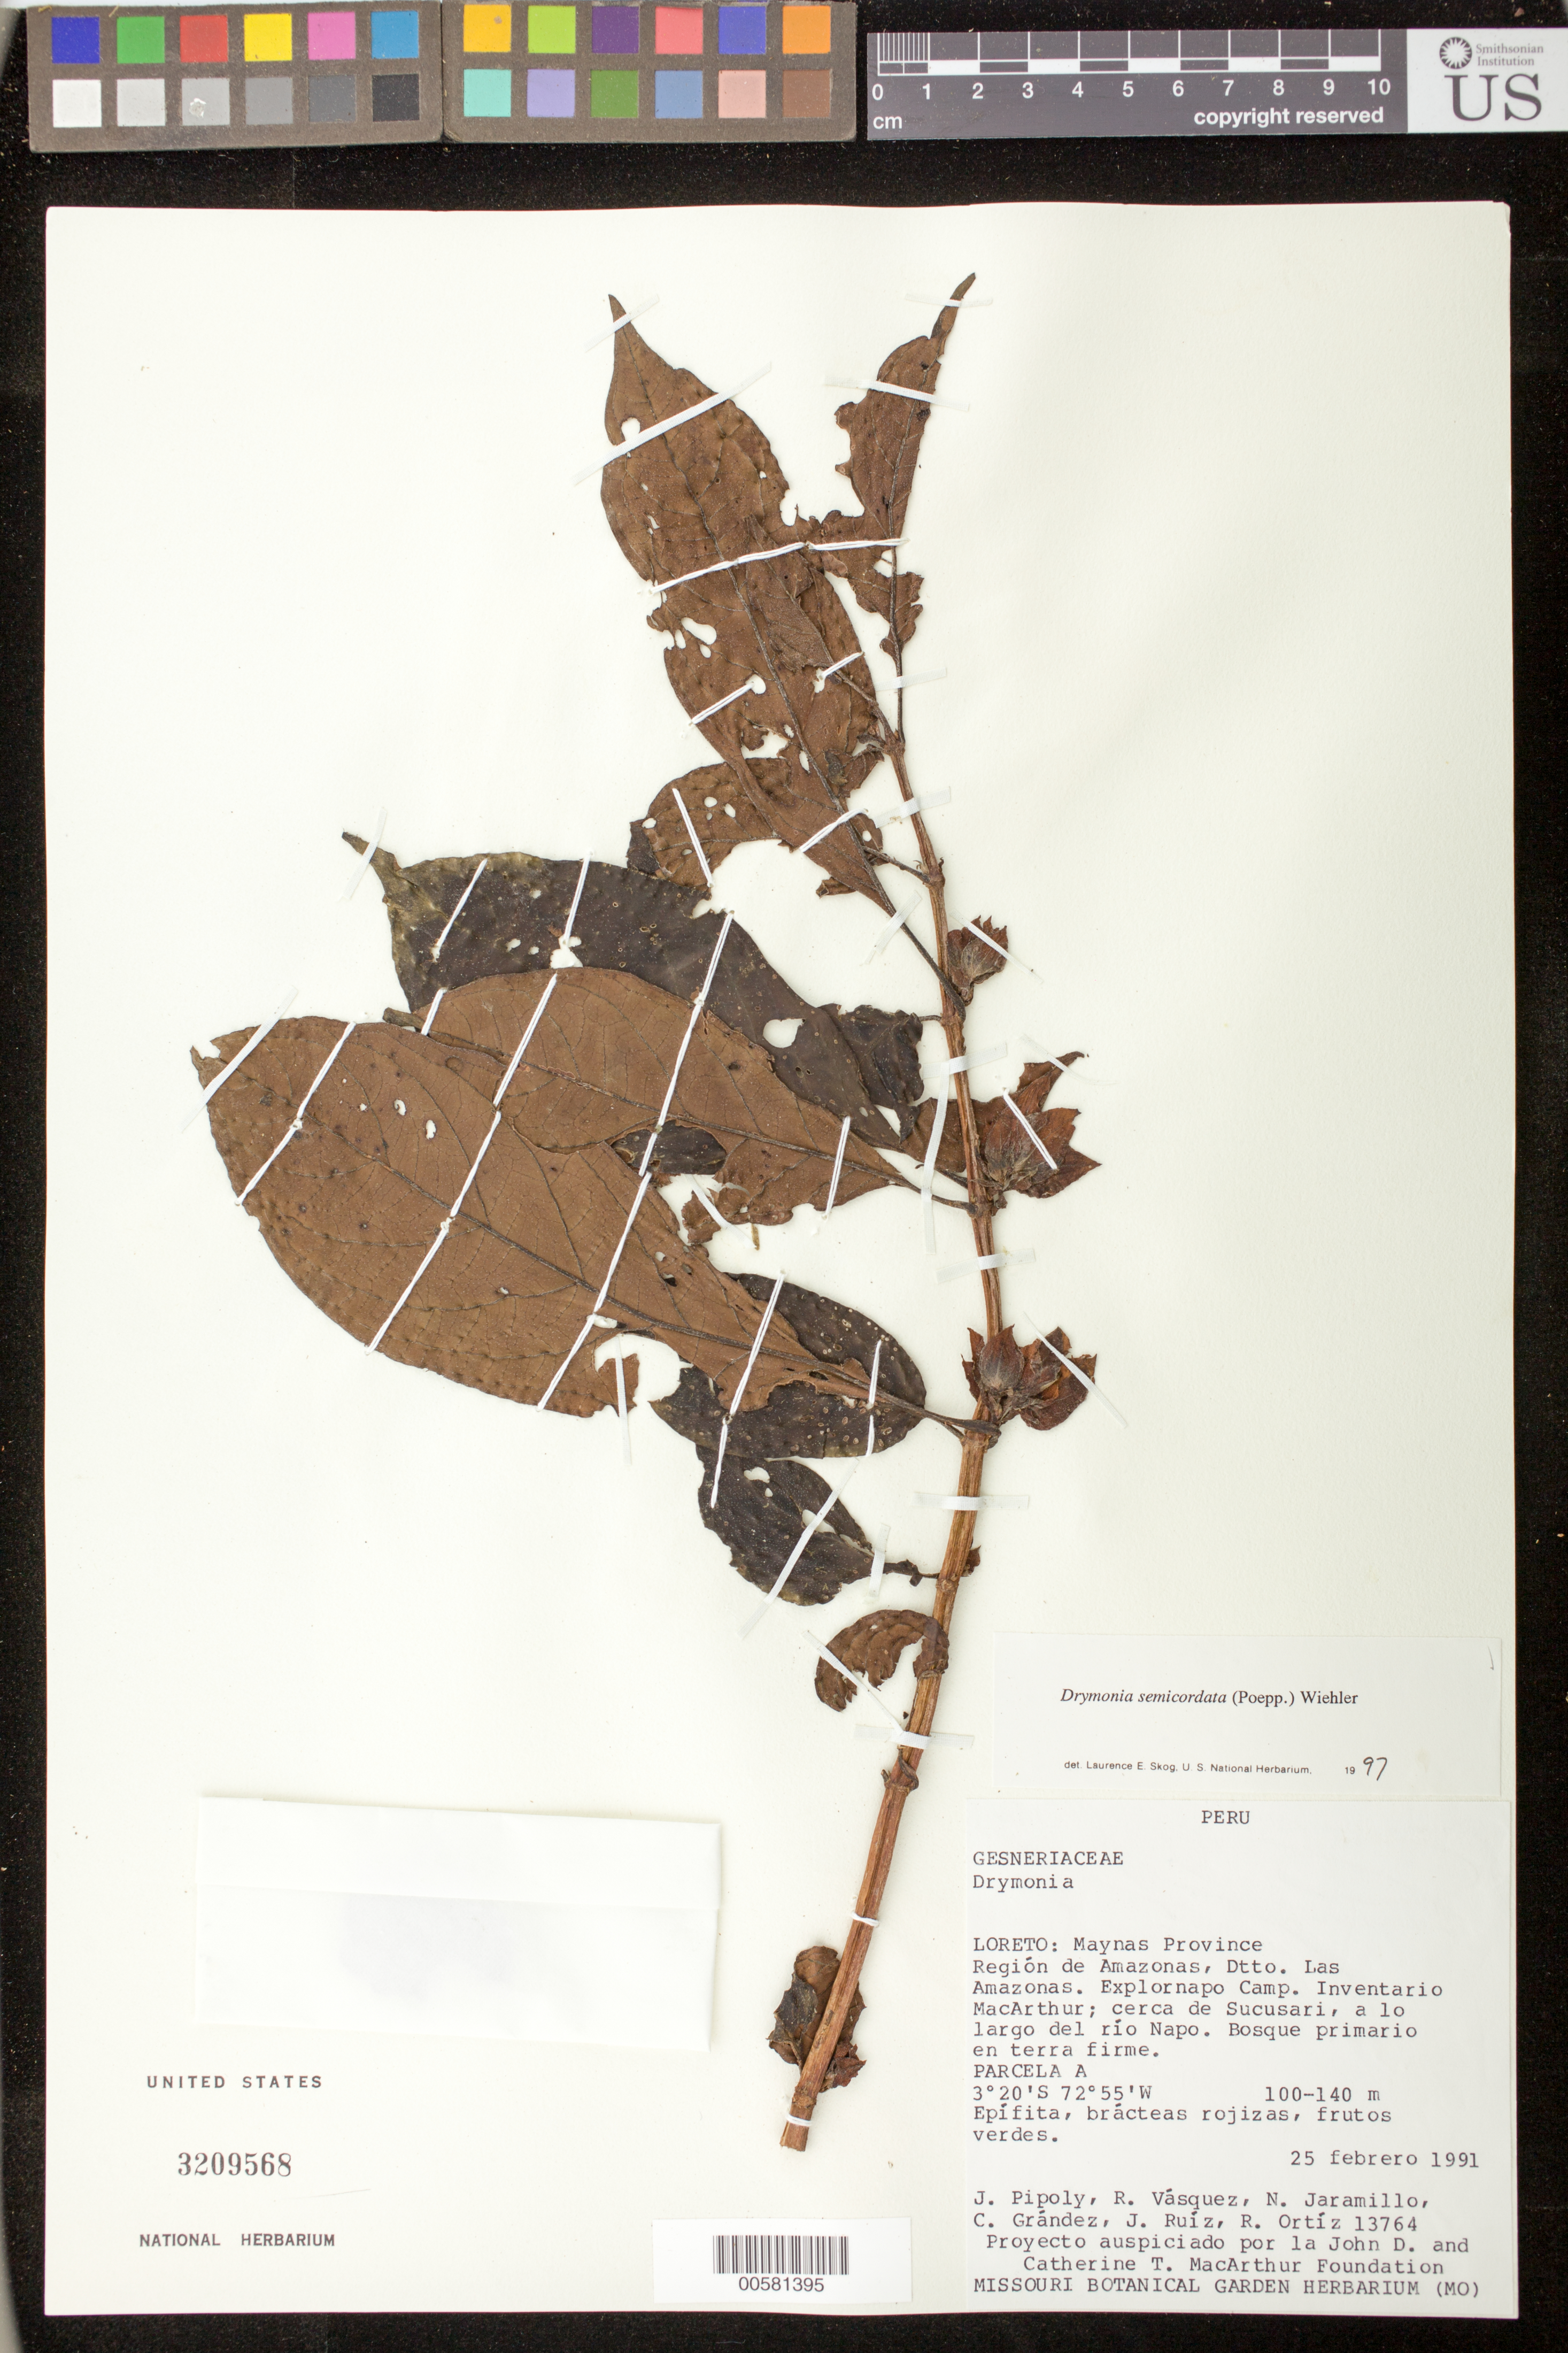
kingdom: Plantae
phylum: Tracheophyta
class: Magnoliopsida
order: Lamiales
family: Gesneriaceae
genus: Drymonia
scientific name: Drymonia semicordata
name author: (Poepp.) Wiehler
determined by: Skog, Laurence E.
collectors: J. J. Pipoly, R. Vásquez, N. Jaramillo, C. Grández, J. Ruiz & R. del C. Ortiz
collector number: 13764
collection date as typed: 25 Feb 1991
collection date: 1991-02-25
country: Peru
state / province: Loreto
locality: Prov. Maynas; región de Amazonas, Dtto. Las Amazonas, Explornapo Camp, Inventario MacArthur, cerca de Sucusari, a lo largo del río Napo; Parcela A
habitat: Bosque primario en terra firme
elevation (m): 100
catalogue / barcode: US 3209568